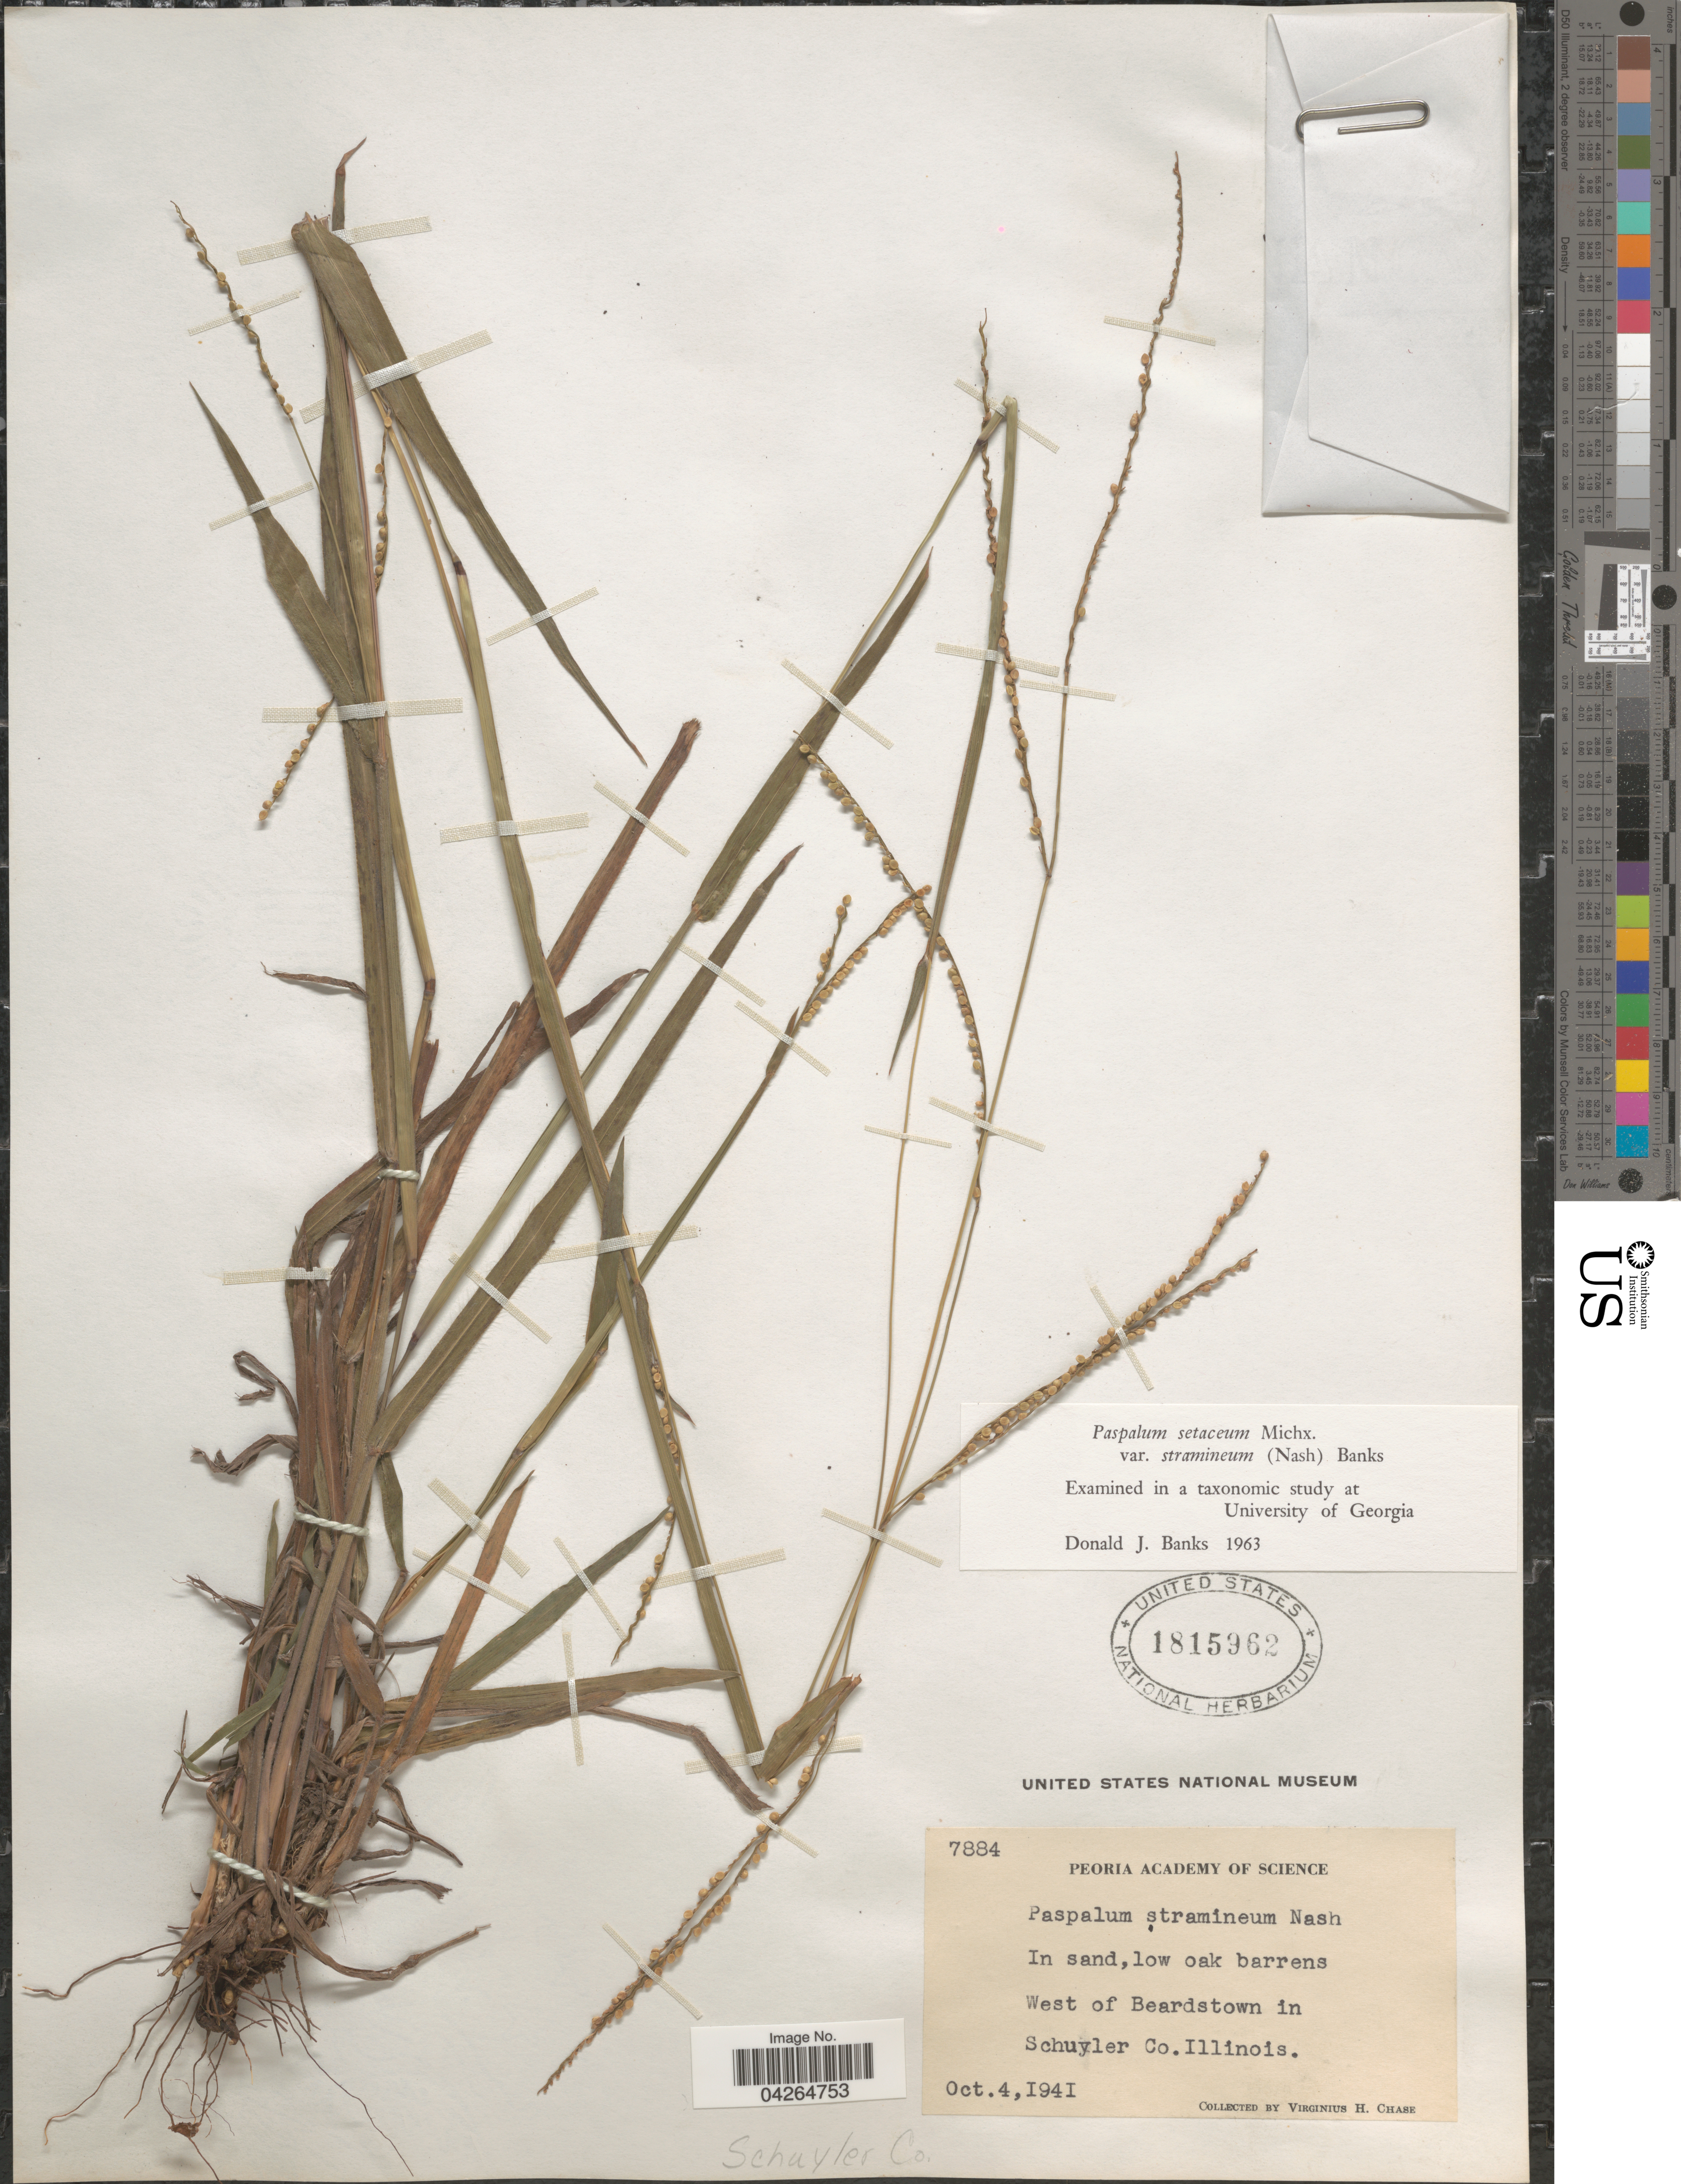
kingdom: Plantae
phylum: Tracheophyta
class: Liliopsida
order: Poales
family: Poaceae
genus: Paspalum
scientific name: Paspalum setaceum var. stramineum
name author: (Nash) D.J. Banks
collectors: V. H. Chase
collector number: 7884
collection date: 1941-10-04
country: United States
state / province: Illinois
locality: West of Beardstown in Schuyler Co.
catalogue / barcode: US 1815962